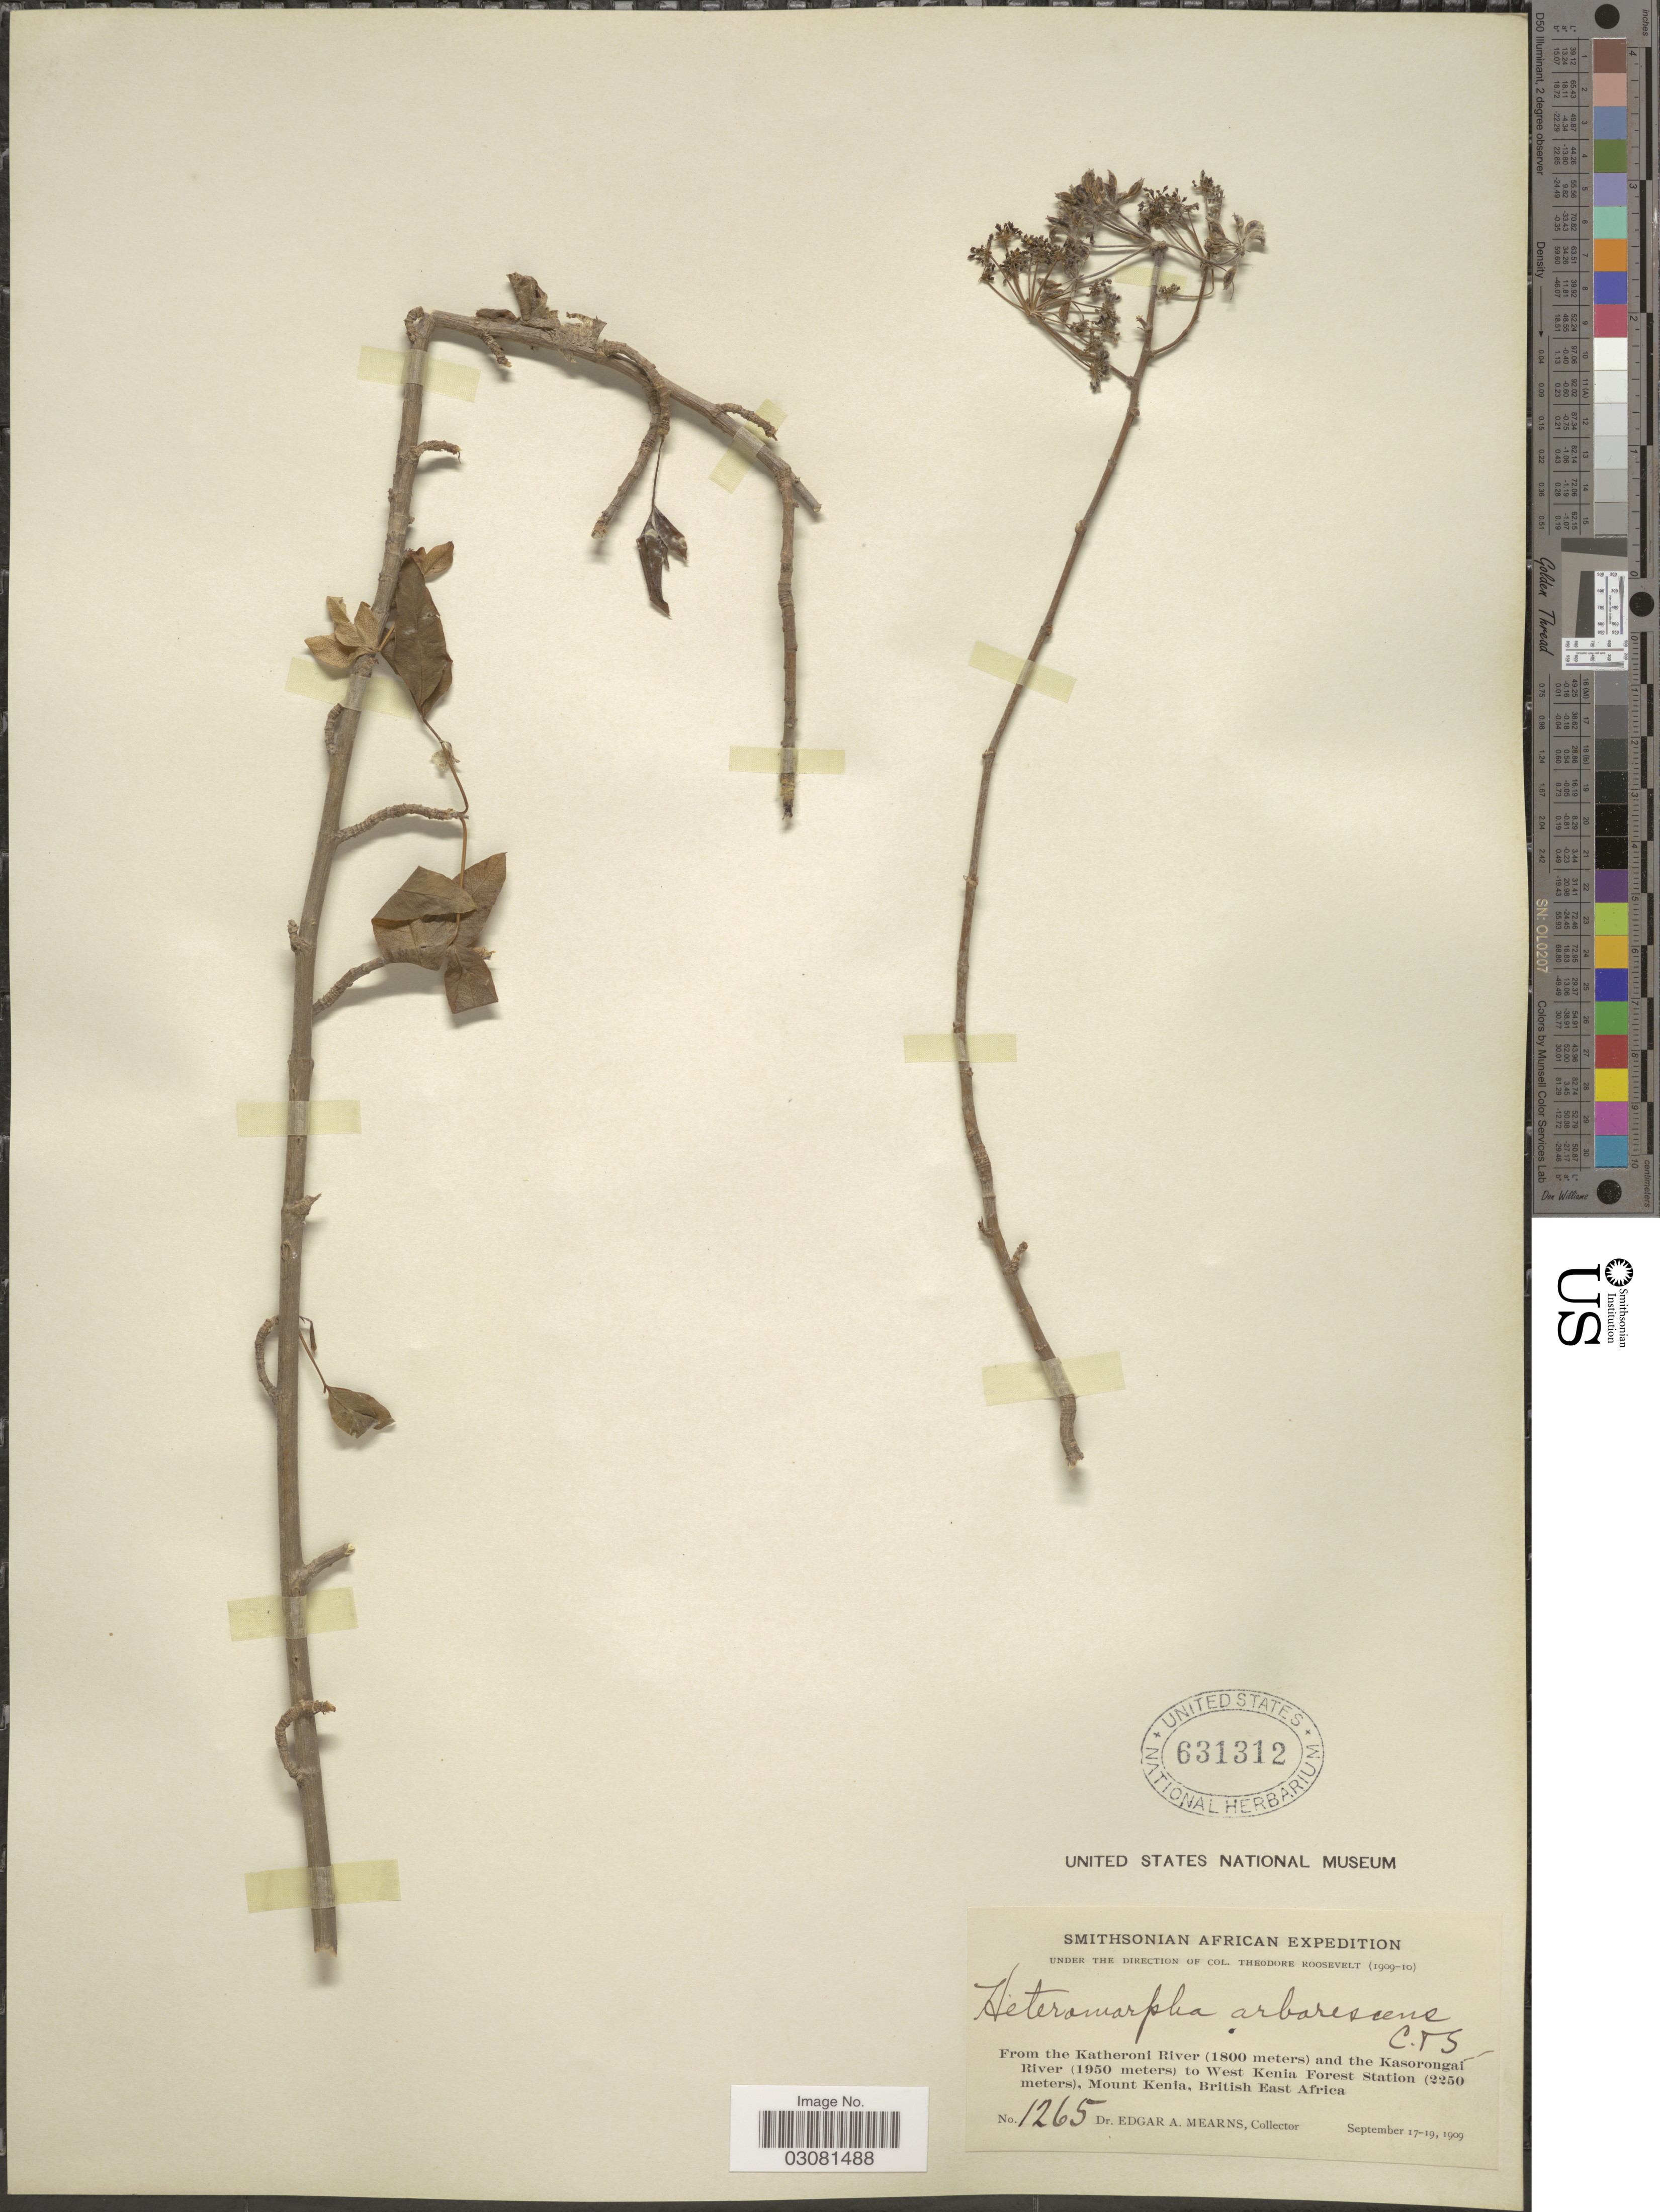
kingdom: Plantae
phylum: Tracheophyta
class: Magnoliopsida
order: Apiales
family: Apiaceae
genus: Heteromorpha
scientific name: Heteromorpha arborescens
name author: Cham. & Schltdl.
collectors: E. A. Mearns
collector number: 1265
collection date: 1909-09-17/1909-09-19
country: Kenya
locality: From the Katheroni River and the Kasorongai River to West Kenia Forest Station, Mount Kenia, British East Africa.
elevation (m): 1800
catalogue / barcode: US 631312